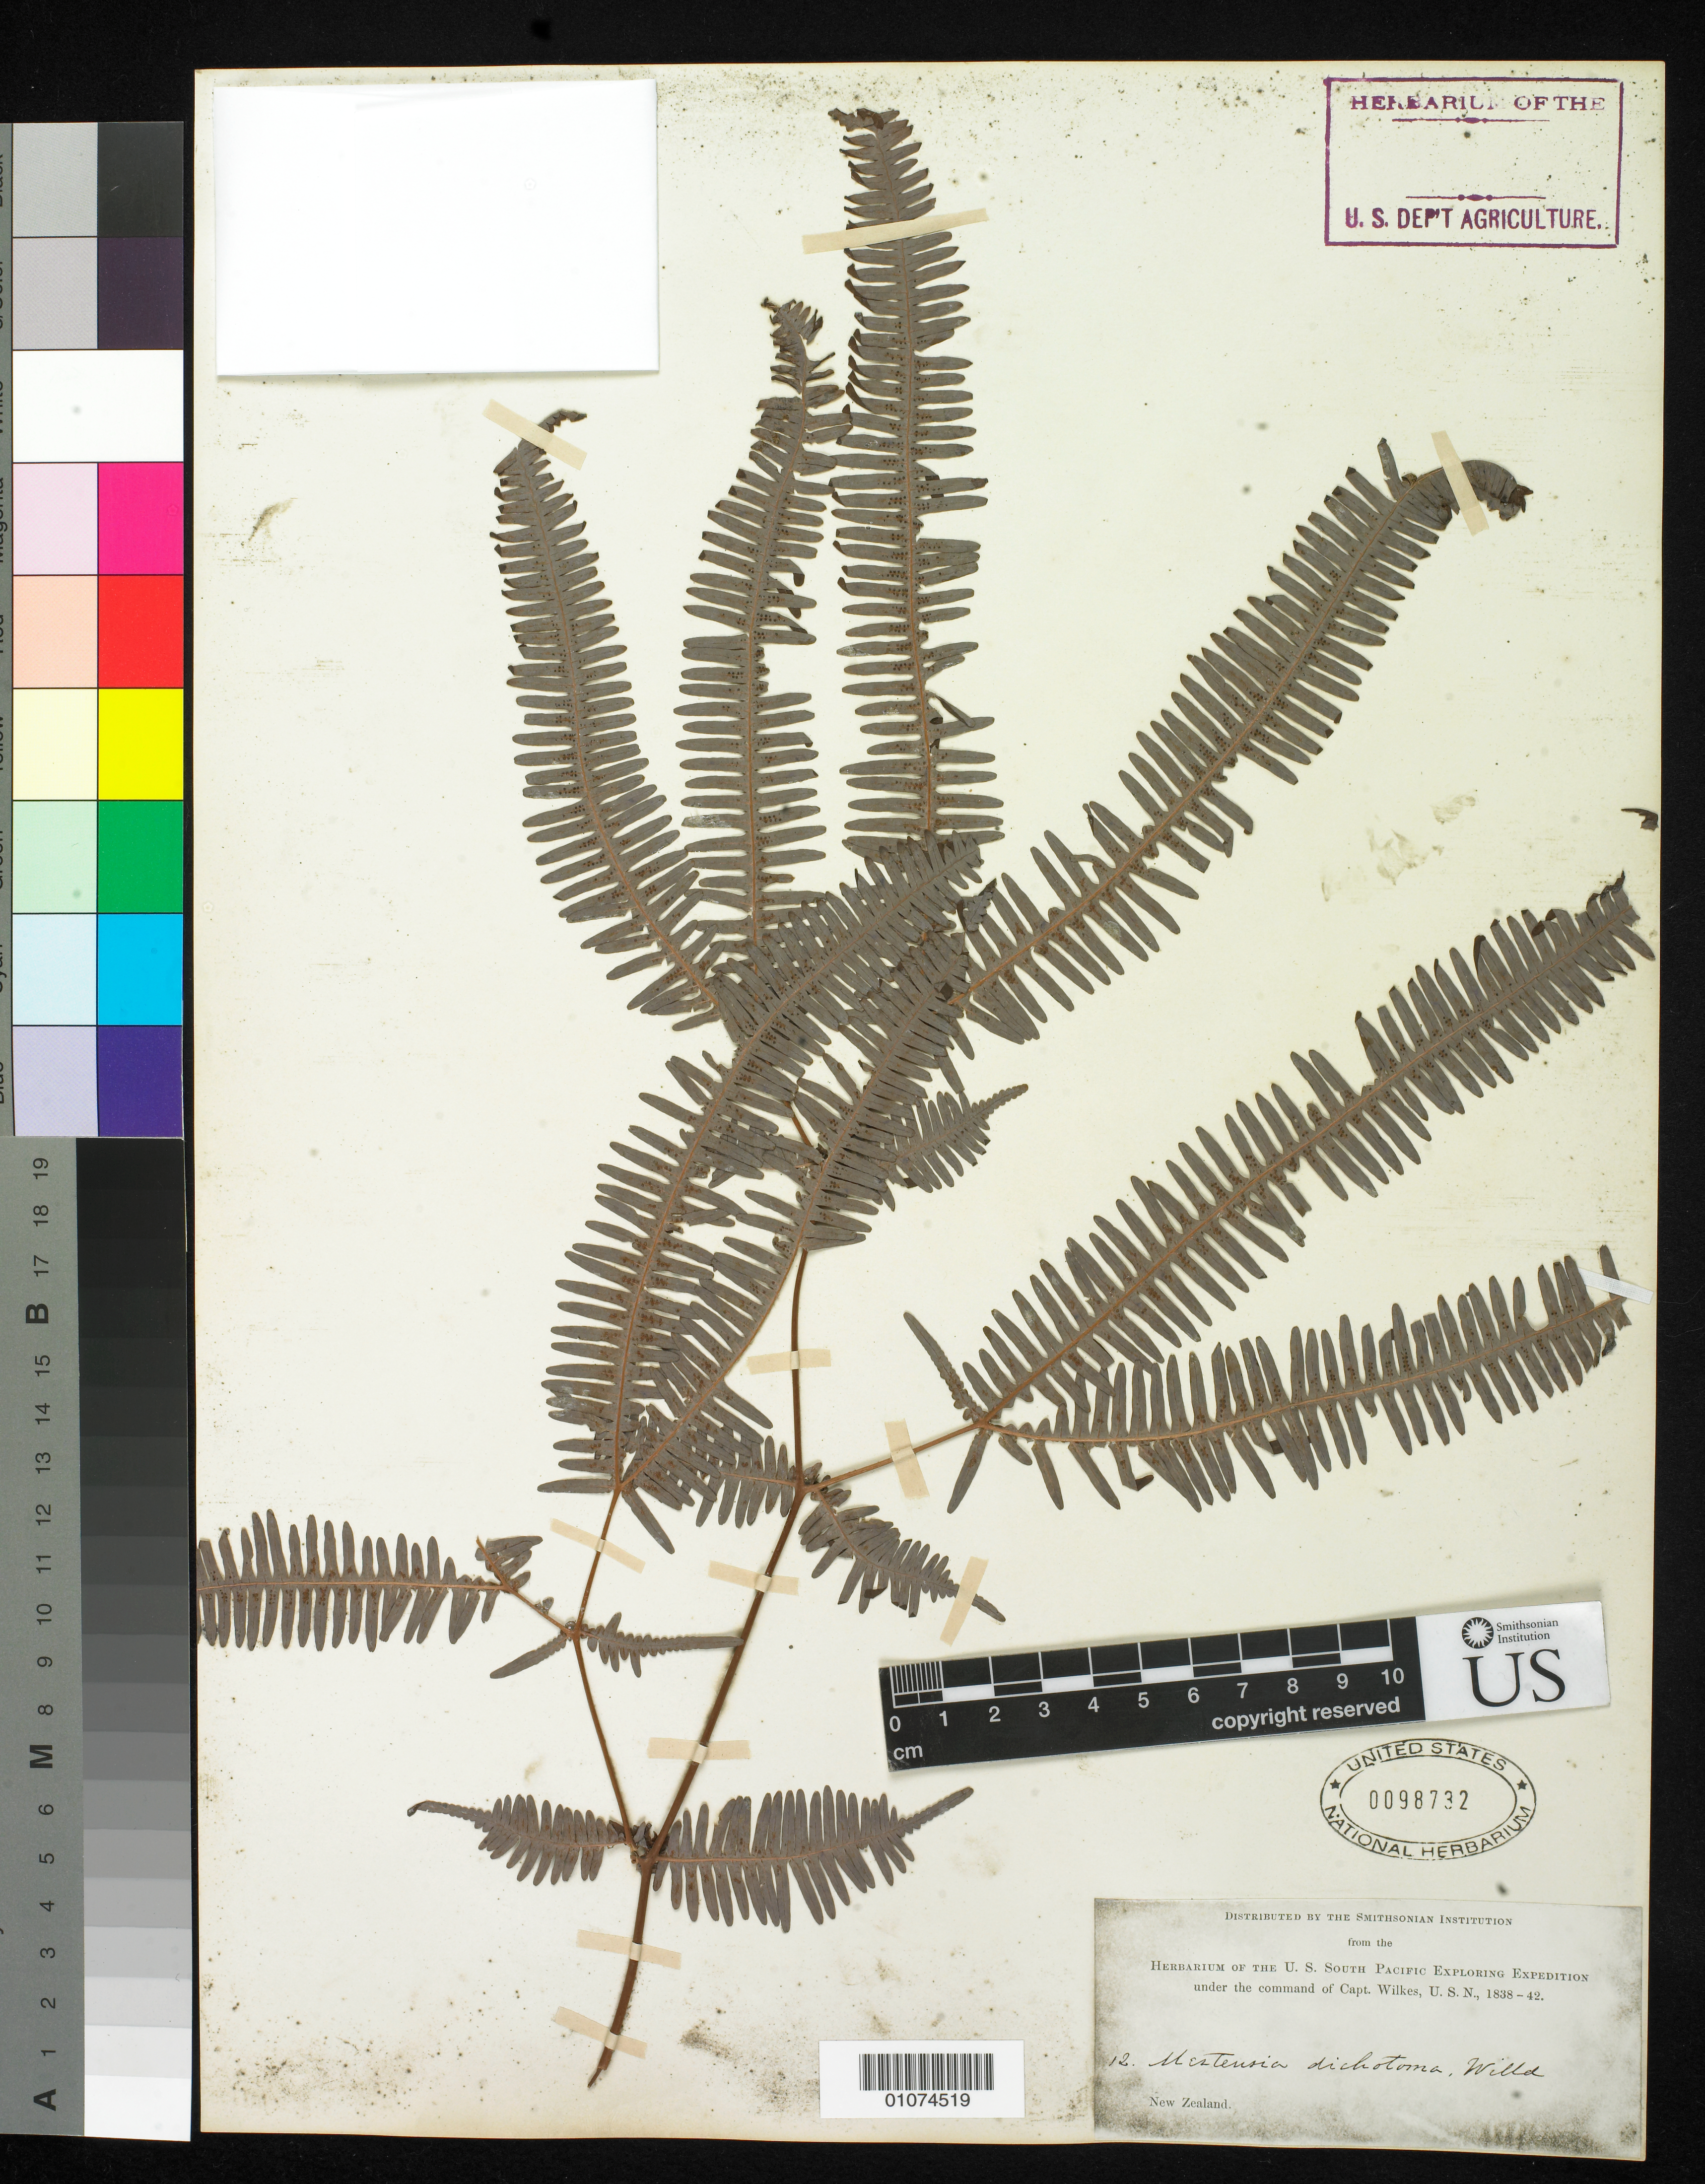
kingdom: Plantae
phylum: Tracheophyta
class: Polypodiopsida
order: Gleicheniales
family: Gleicheniaceae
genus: Dicranopteris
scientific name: Dicranopteris linearis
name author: (Burm. f.) Underw.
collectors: Wilkes Explor. Exped.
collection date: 1838/1842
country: New Zealand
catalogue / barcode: US 98732